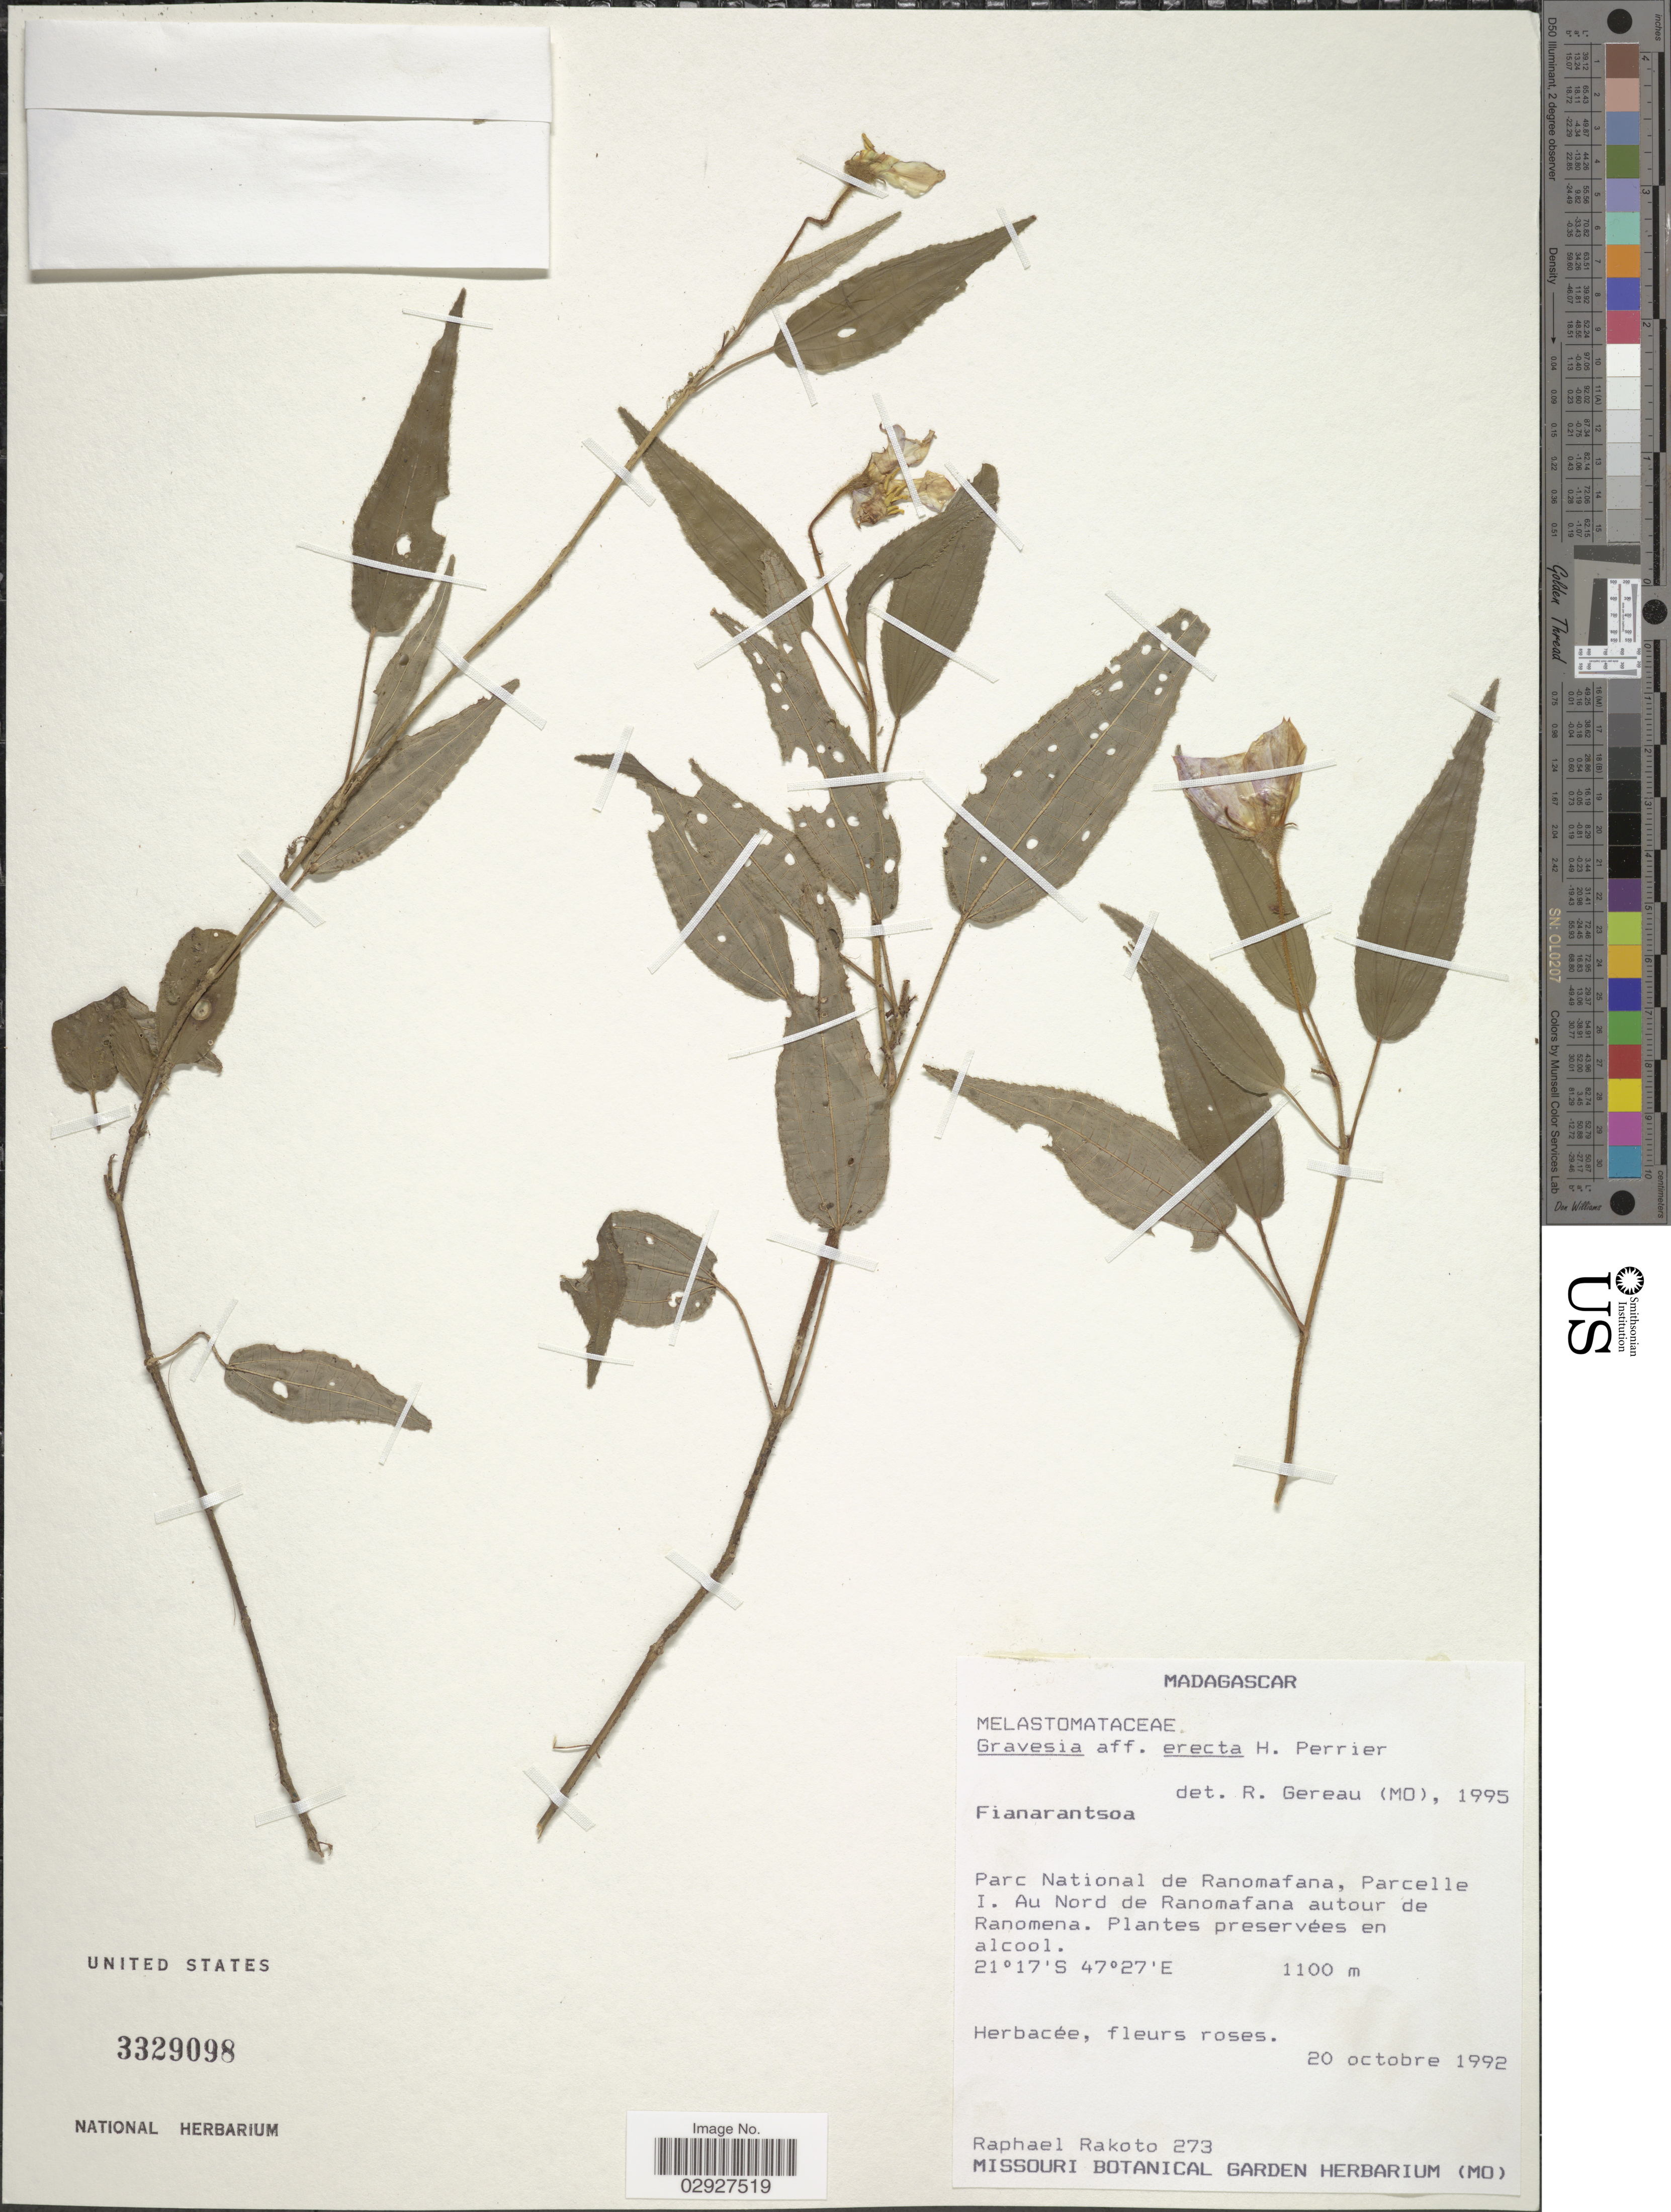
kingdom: Plantae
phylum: Tracheophyta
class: Magnoliopsida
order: Myrtales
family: Melastomataceae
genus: Gravesia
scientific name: Gravesia erecta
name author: H. Perrier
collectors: R. Rakoto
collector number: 273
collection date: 1992-10-20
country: Madagascar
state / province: Vatovavy Fitovinany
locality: Parc National de Ranomafana, Parcelle I. Au Nord de Ranomafana autour de Ranomena.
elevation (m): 1100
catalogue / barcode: US 3329098